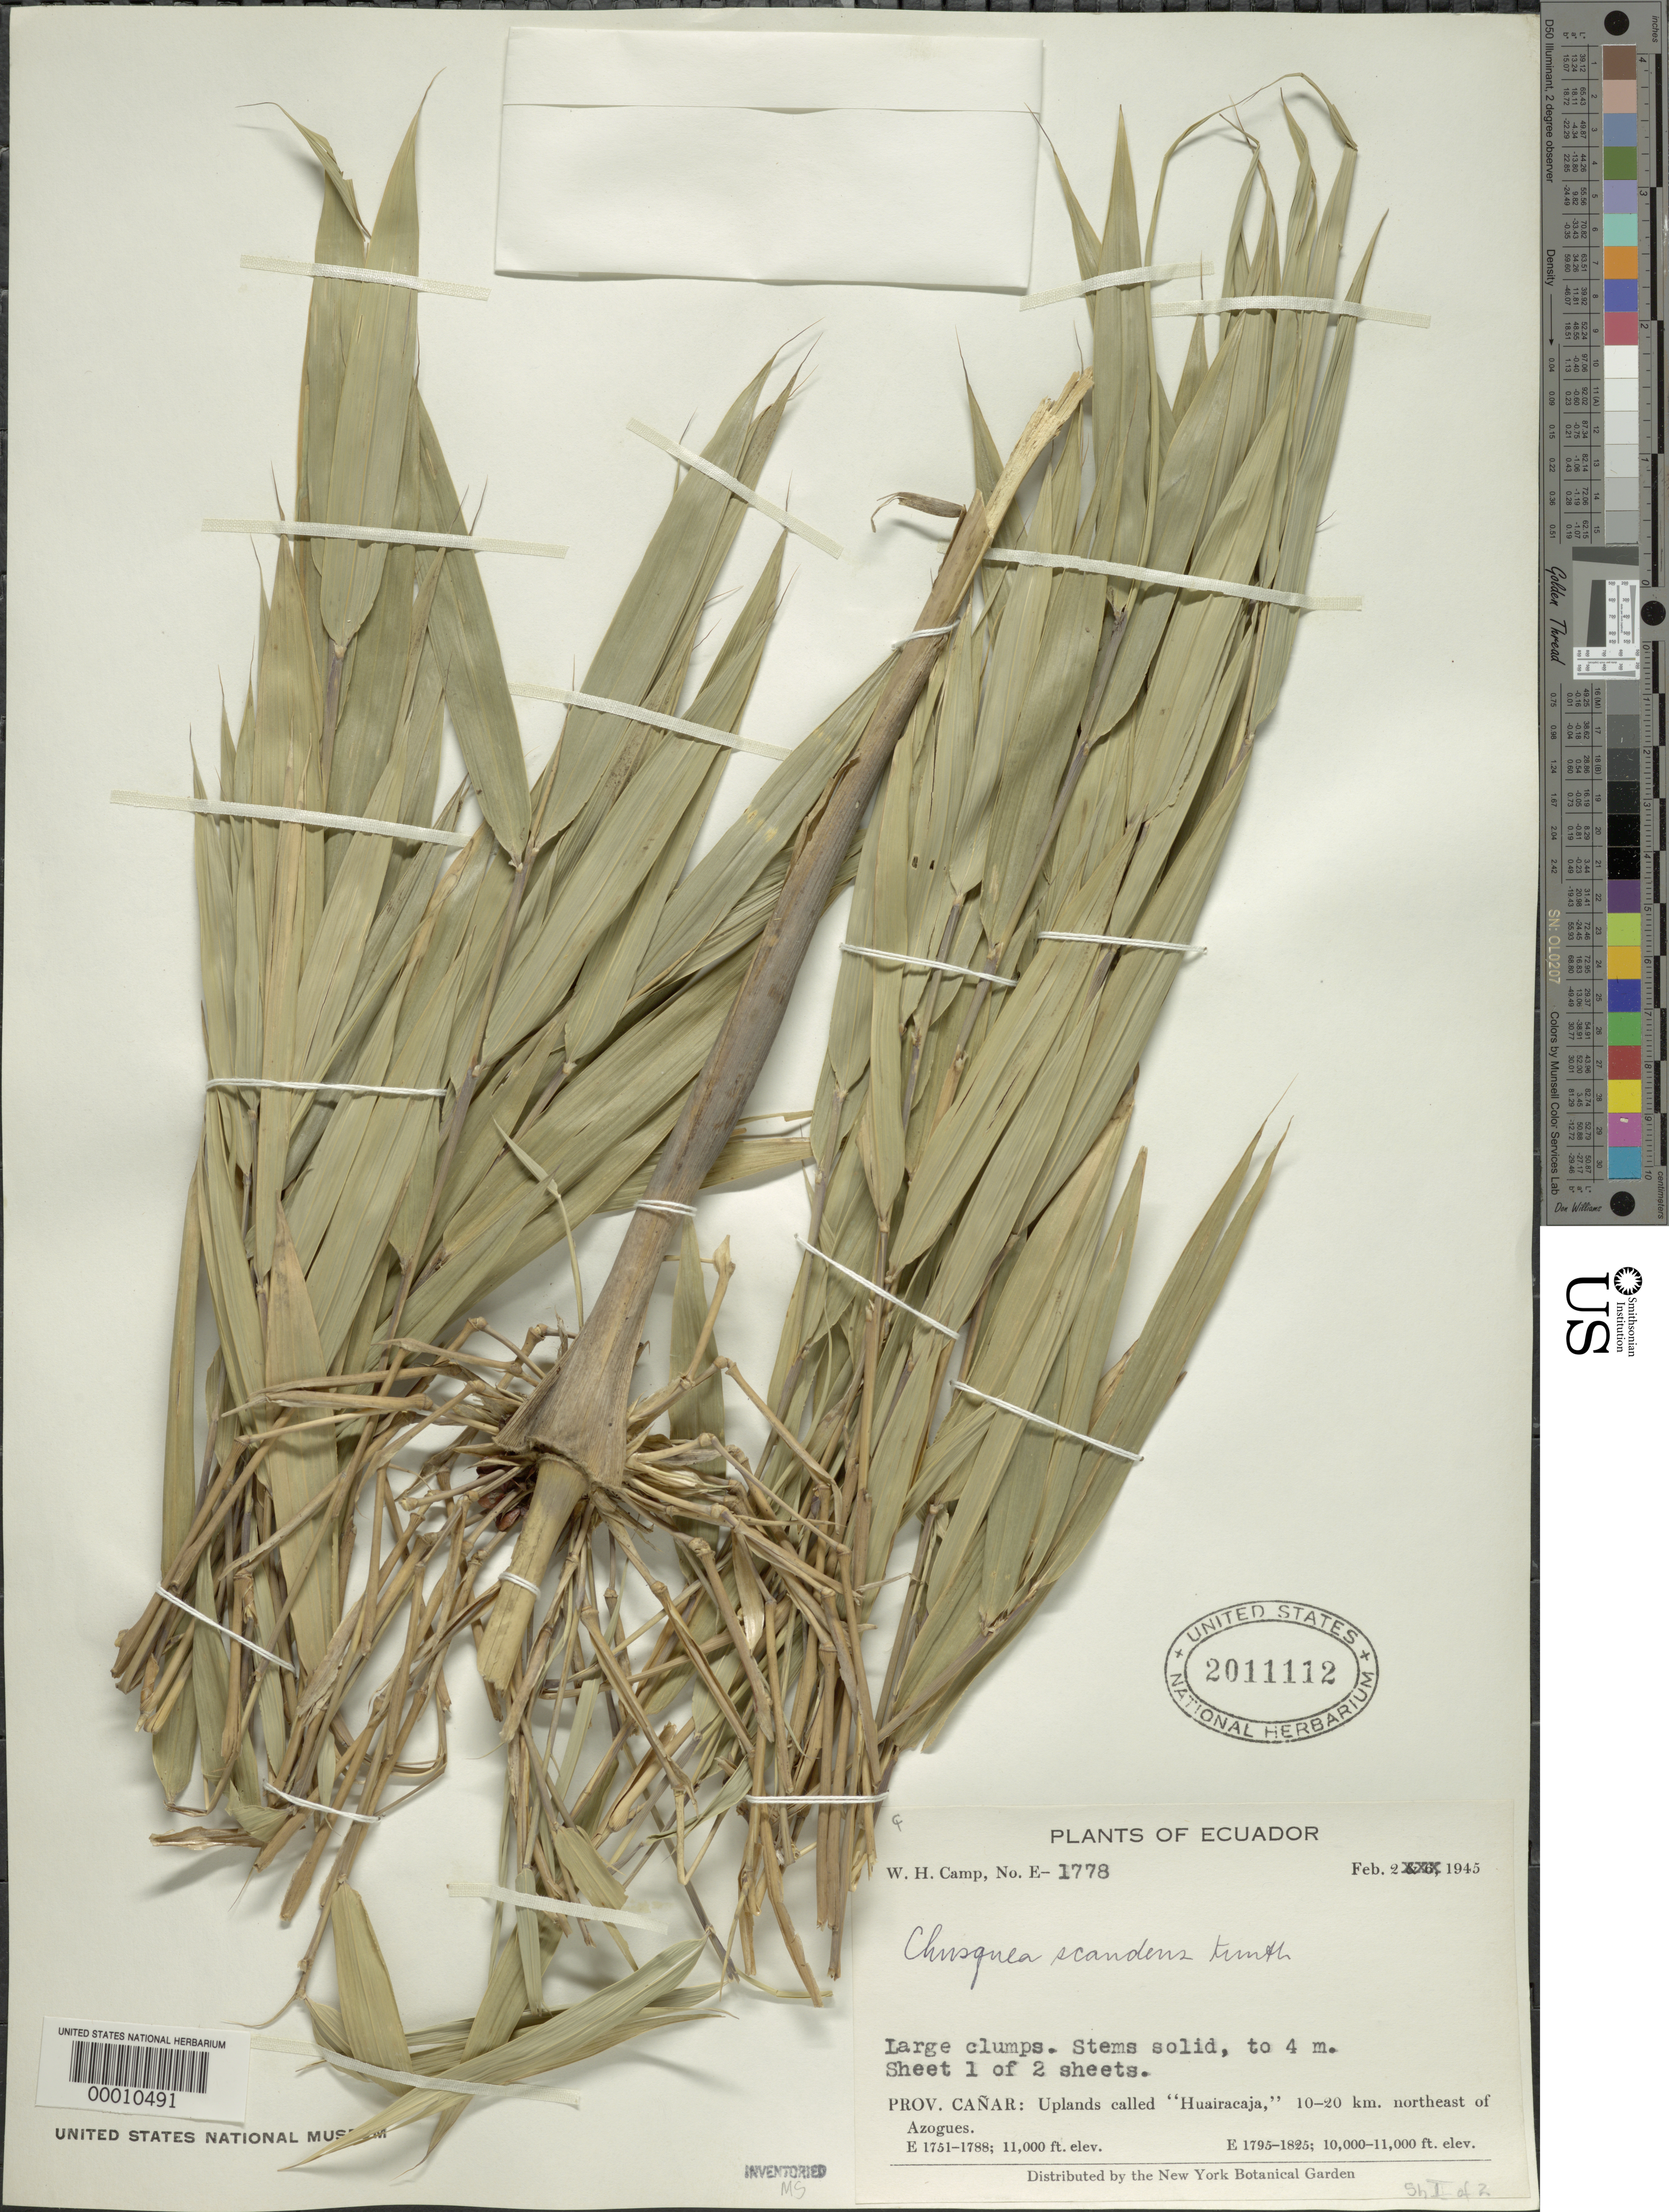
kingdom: Plantae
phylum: Tracheophyta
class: Liliopsida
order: Poales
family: Poaceae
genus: Chusquea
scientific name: Chusquea scandens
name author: Kunth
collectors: W. H. Camp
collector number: E-1778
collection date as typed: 02 Feb 1945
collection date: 1945-02-02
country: Ecuador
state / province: Cañar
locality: Huairacaja, Azogues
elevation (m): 3352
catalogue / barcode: US 2011112